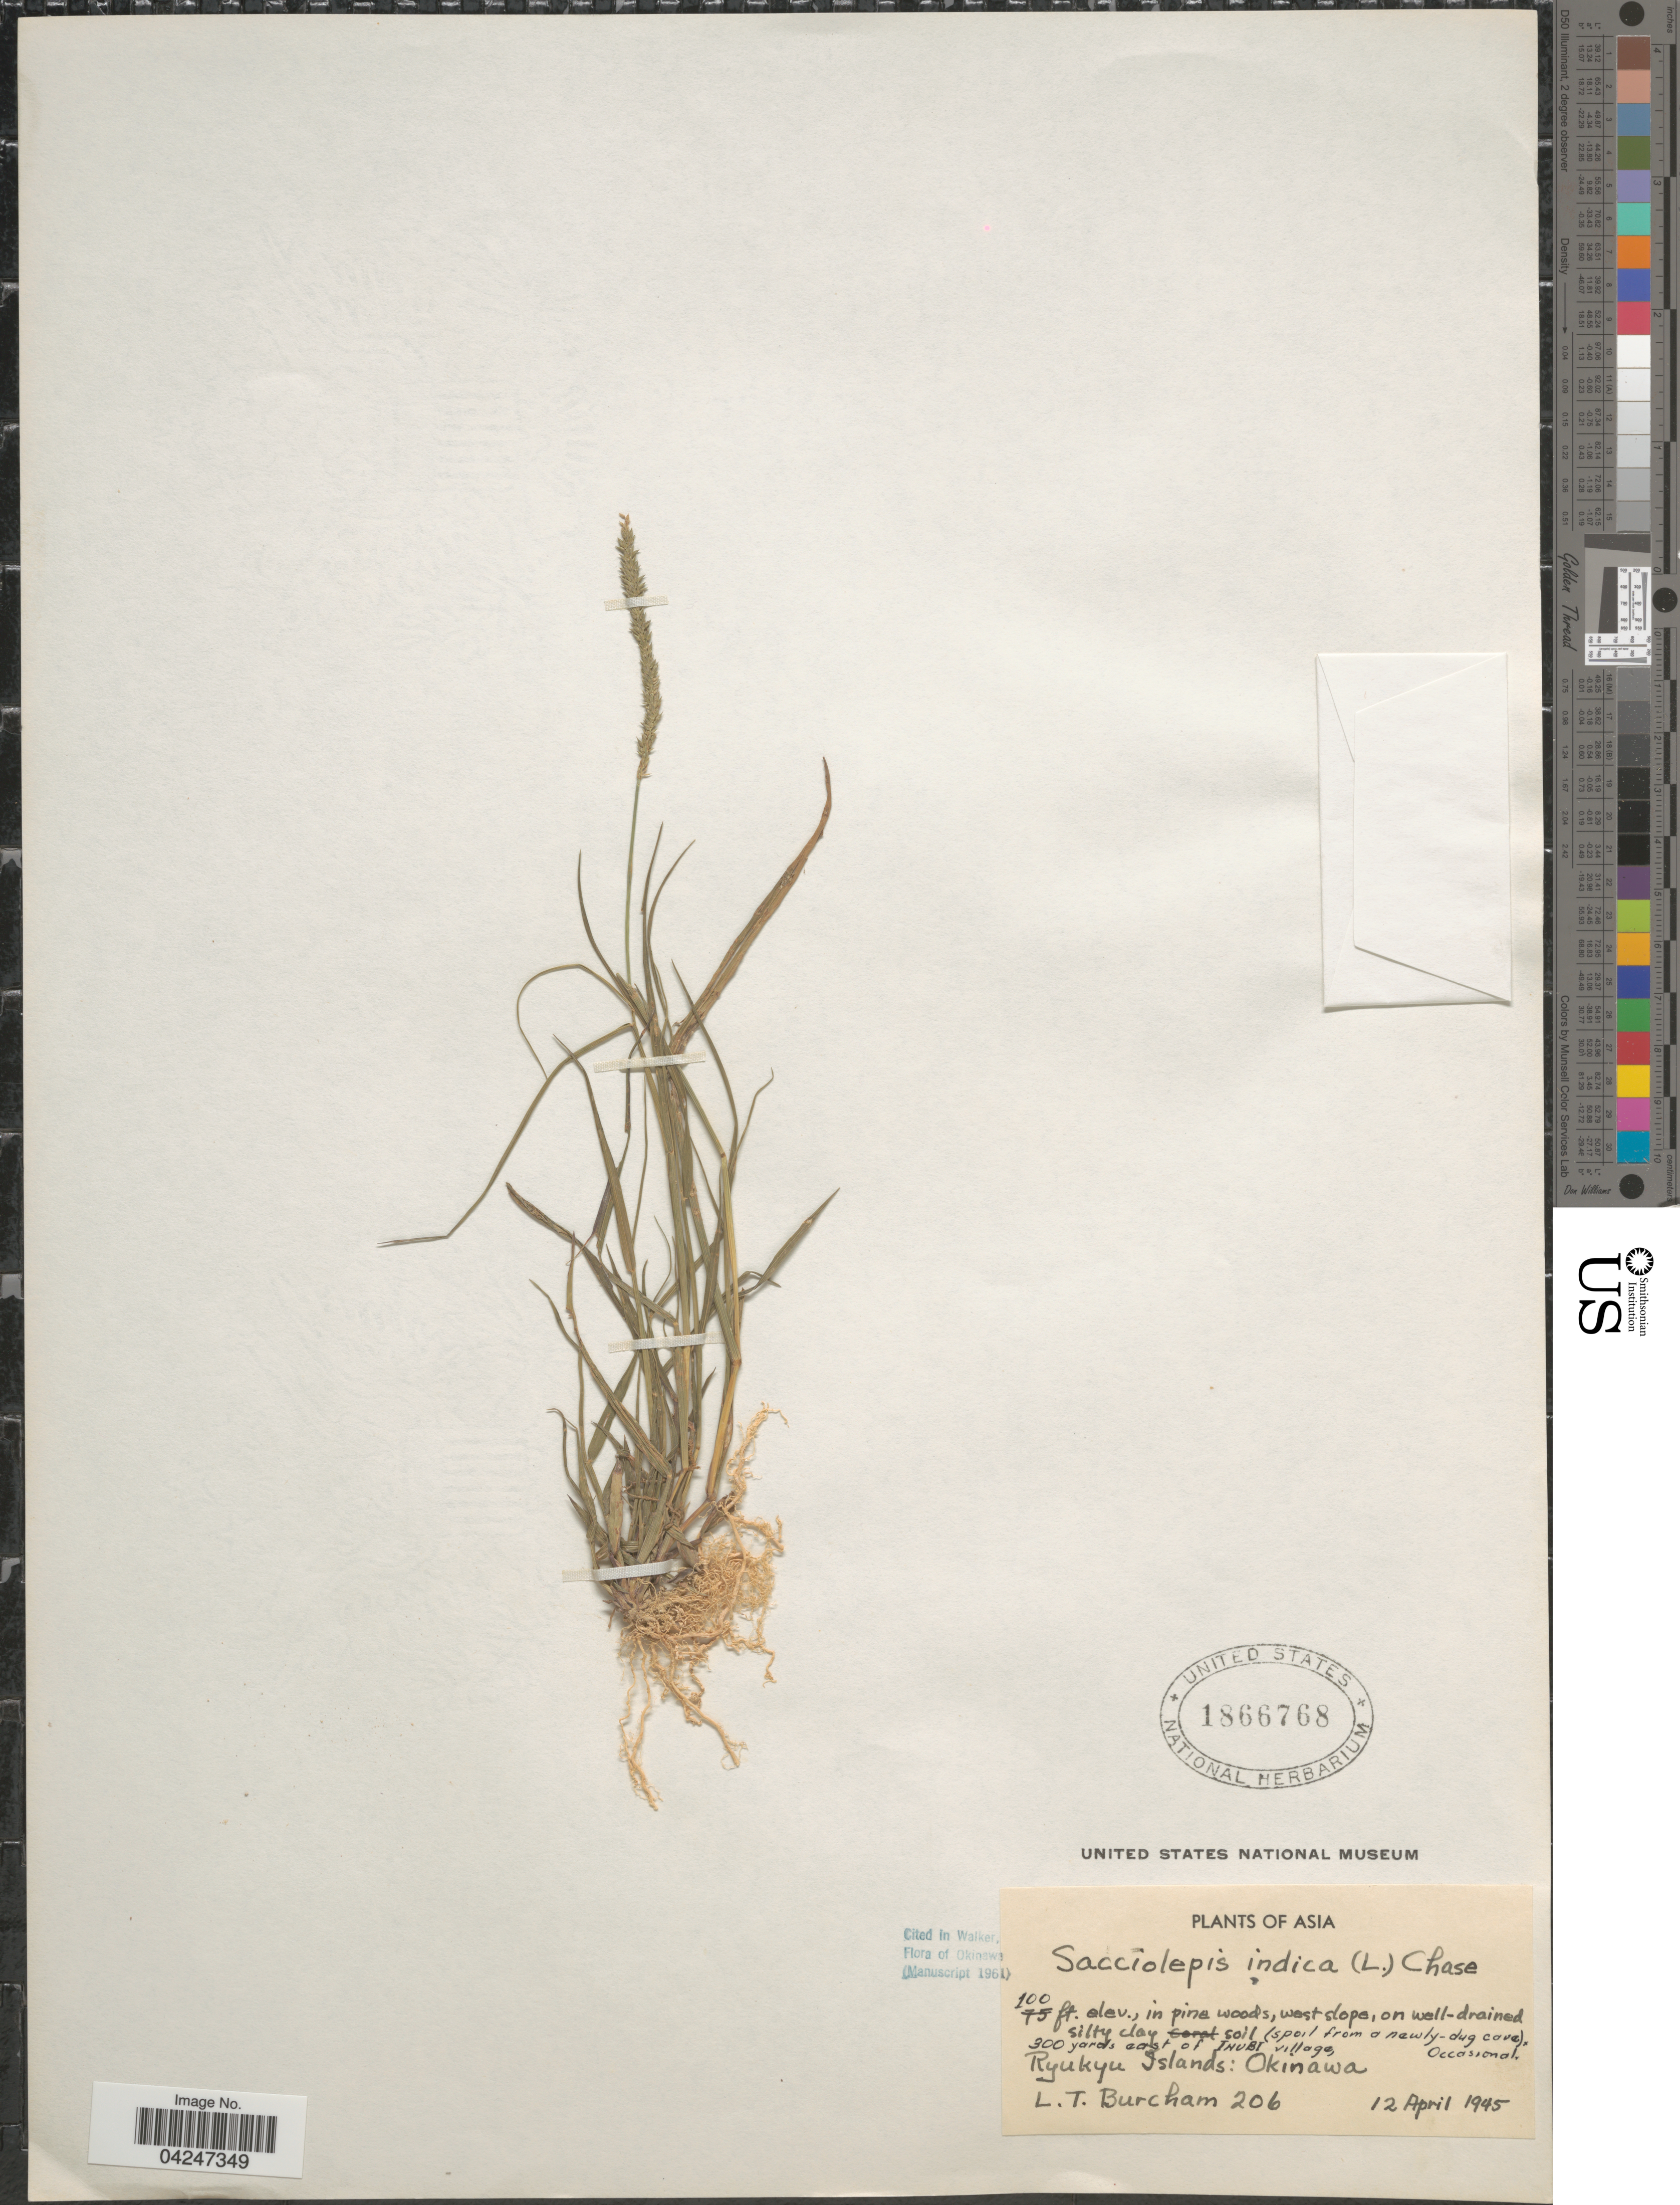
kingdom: Plantae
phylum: Tracheophyta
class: Liliopsida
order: Poales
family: Poaceae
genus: Sacciolepis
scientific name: Sacciolepis indica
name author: (L.) Chase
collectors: L. Burcham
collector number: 206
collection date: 1945-04-12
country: Japan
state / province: Okinawa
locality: In pine woods, west slope, on well-drained silty clay, soil. Occasional, 300 yards east of Inubi village, Ryukyu Islands.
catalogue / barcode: US 1866768